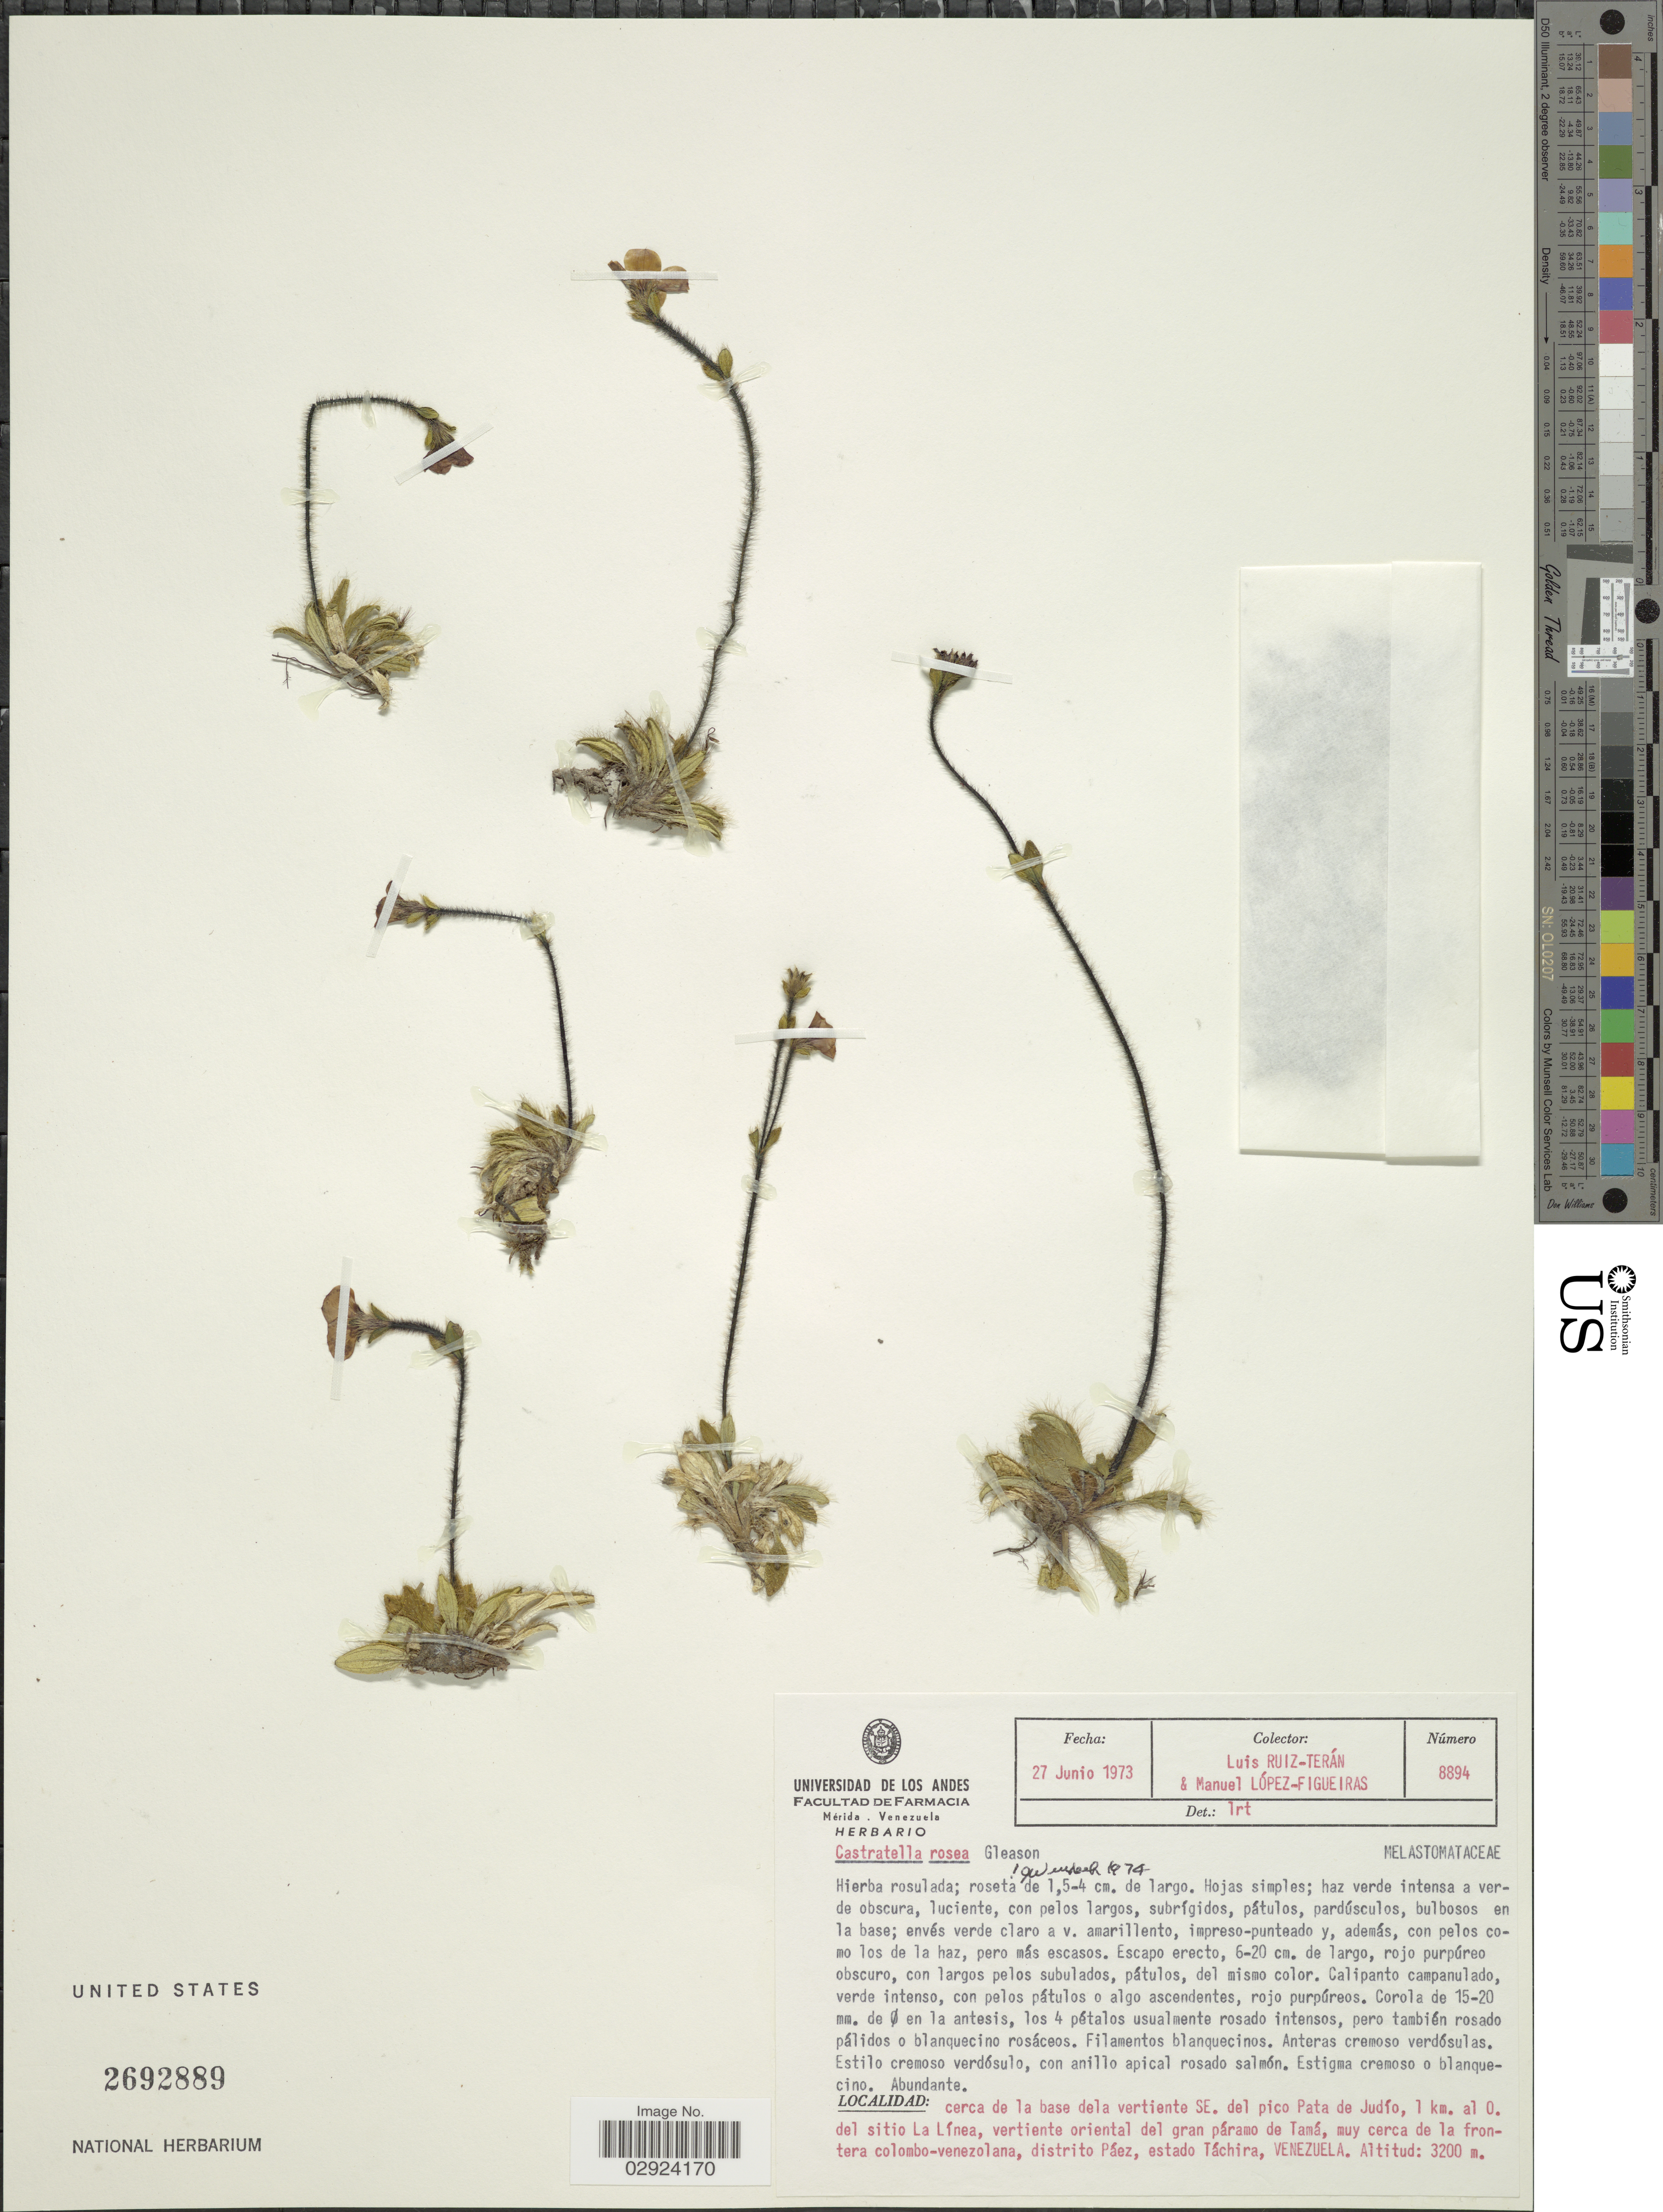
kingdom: Plantae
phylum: Tracheophyta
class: Magnoliopsida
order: Myrtales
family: Melastomataceae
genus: Castratella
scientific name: Castratella rosea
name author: Gleason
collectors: L. Teran & M. López Figueiras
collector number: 8894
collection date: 1973-06-27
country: Venezuela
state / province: Tachira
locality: Cerca de la base dela vertiente SE. del pico Pata de Judío, 1 km. al O. del sitio La Línea, vertiente oriental del gran páramo de Tamá, muy cerca de la frontera colombo-venezolana, distrito Páez.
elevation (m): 3200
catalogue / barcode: US 2692889